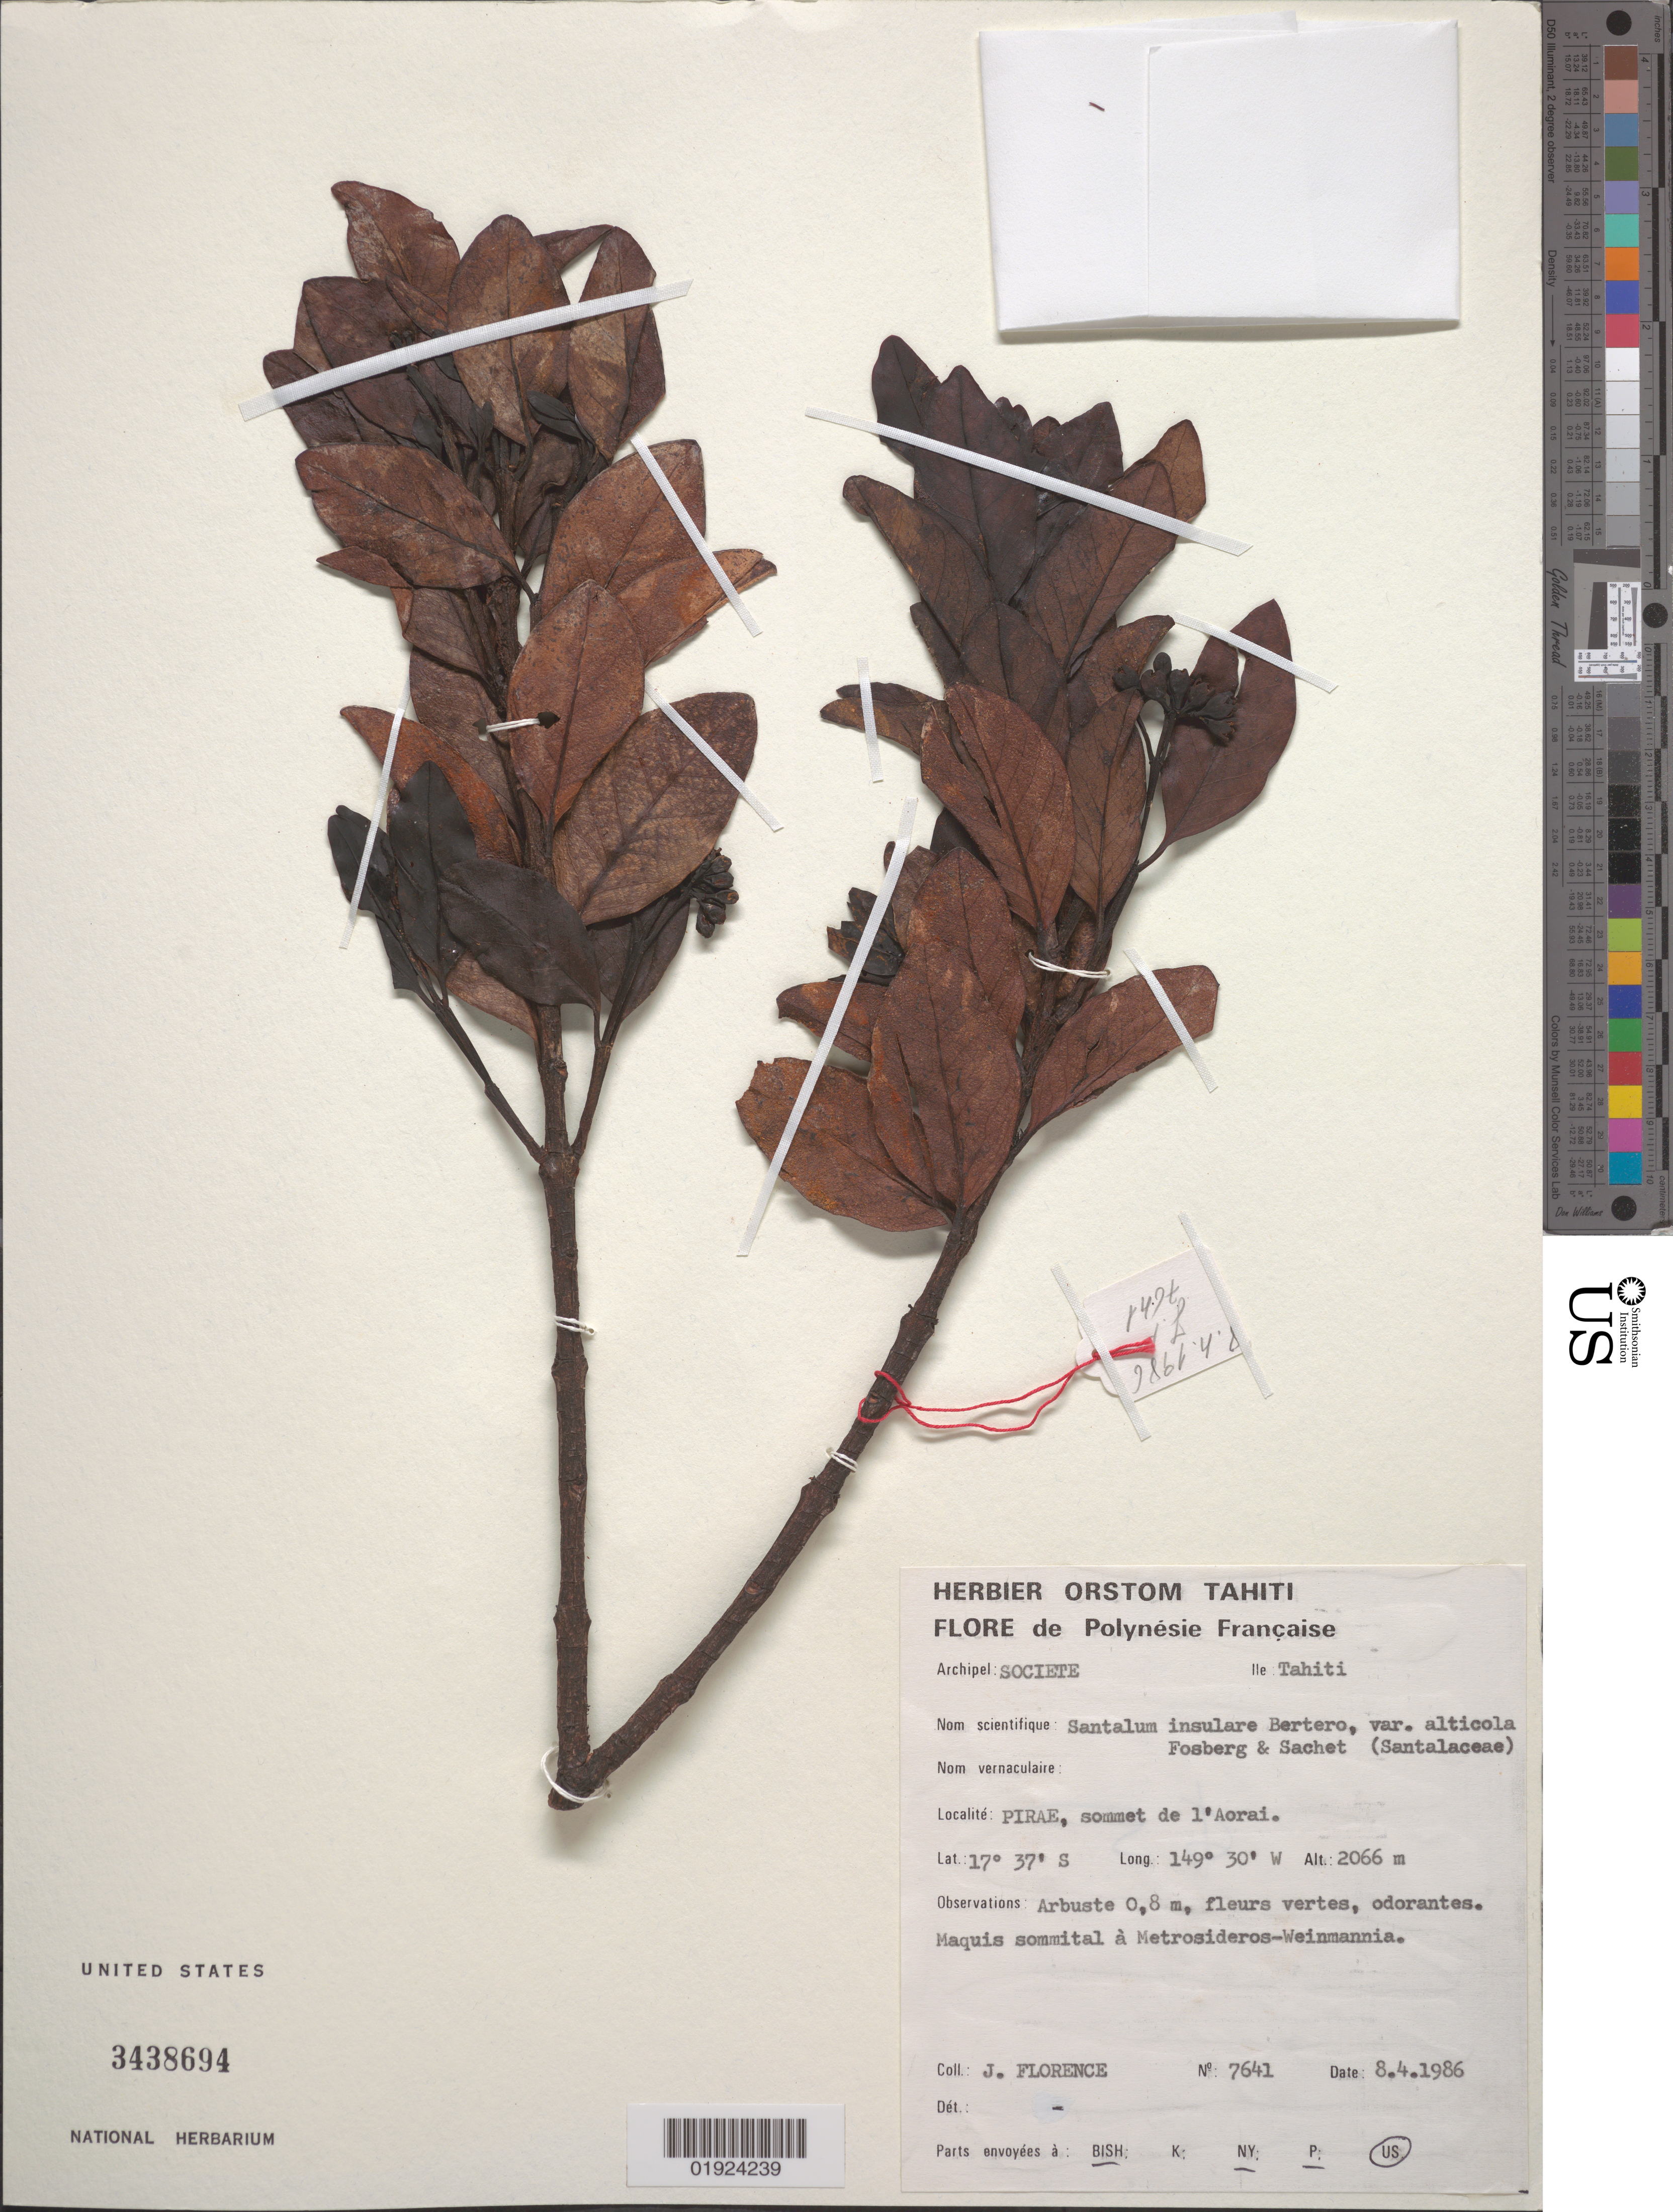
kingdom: Plantae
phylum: Tracheophyta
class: Magnoliopsida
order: Santalales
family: Santalaceae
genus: Santalum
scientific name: Santalum insulare var. alticola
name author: Fosberg & Sachet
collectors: J. Florence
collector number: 7641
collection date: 1986-04-08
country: French Polynesia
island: Tahiti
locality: Archipel: Societe. Ile: Tahiti. Pirae, sommet de l'Aorai.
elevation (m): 2066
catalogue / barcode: US 3438694